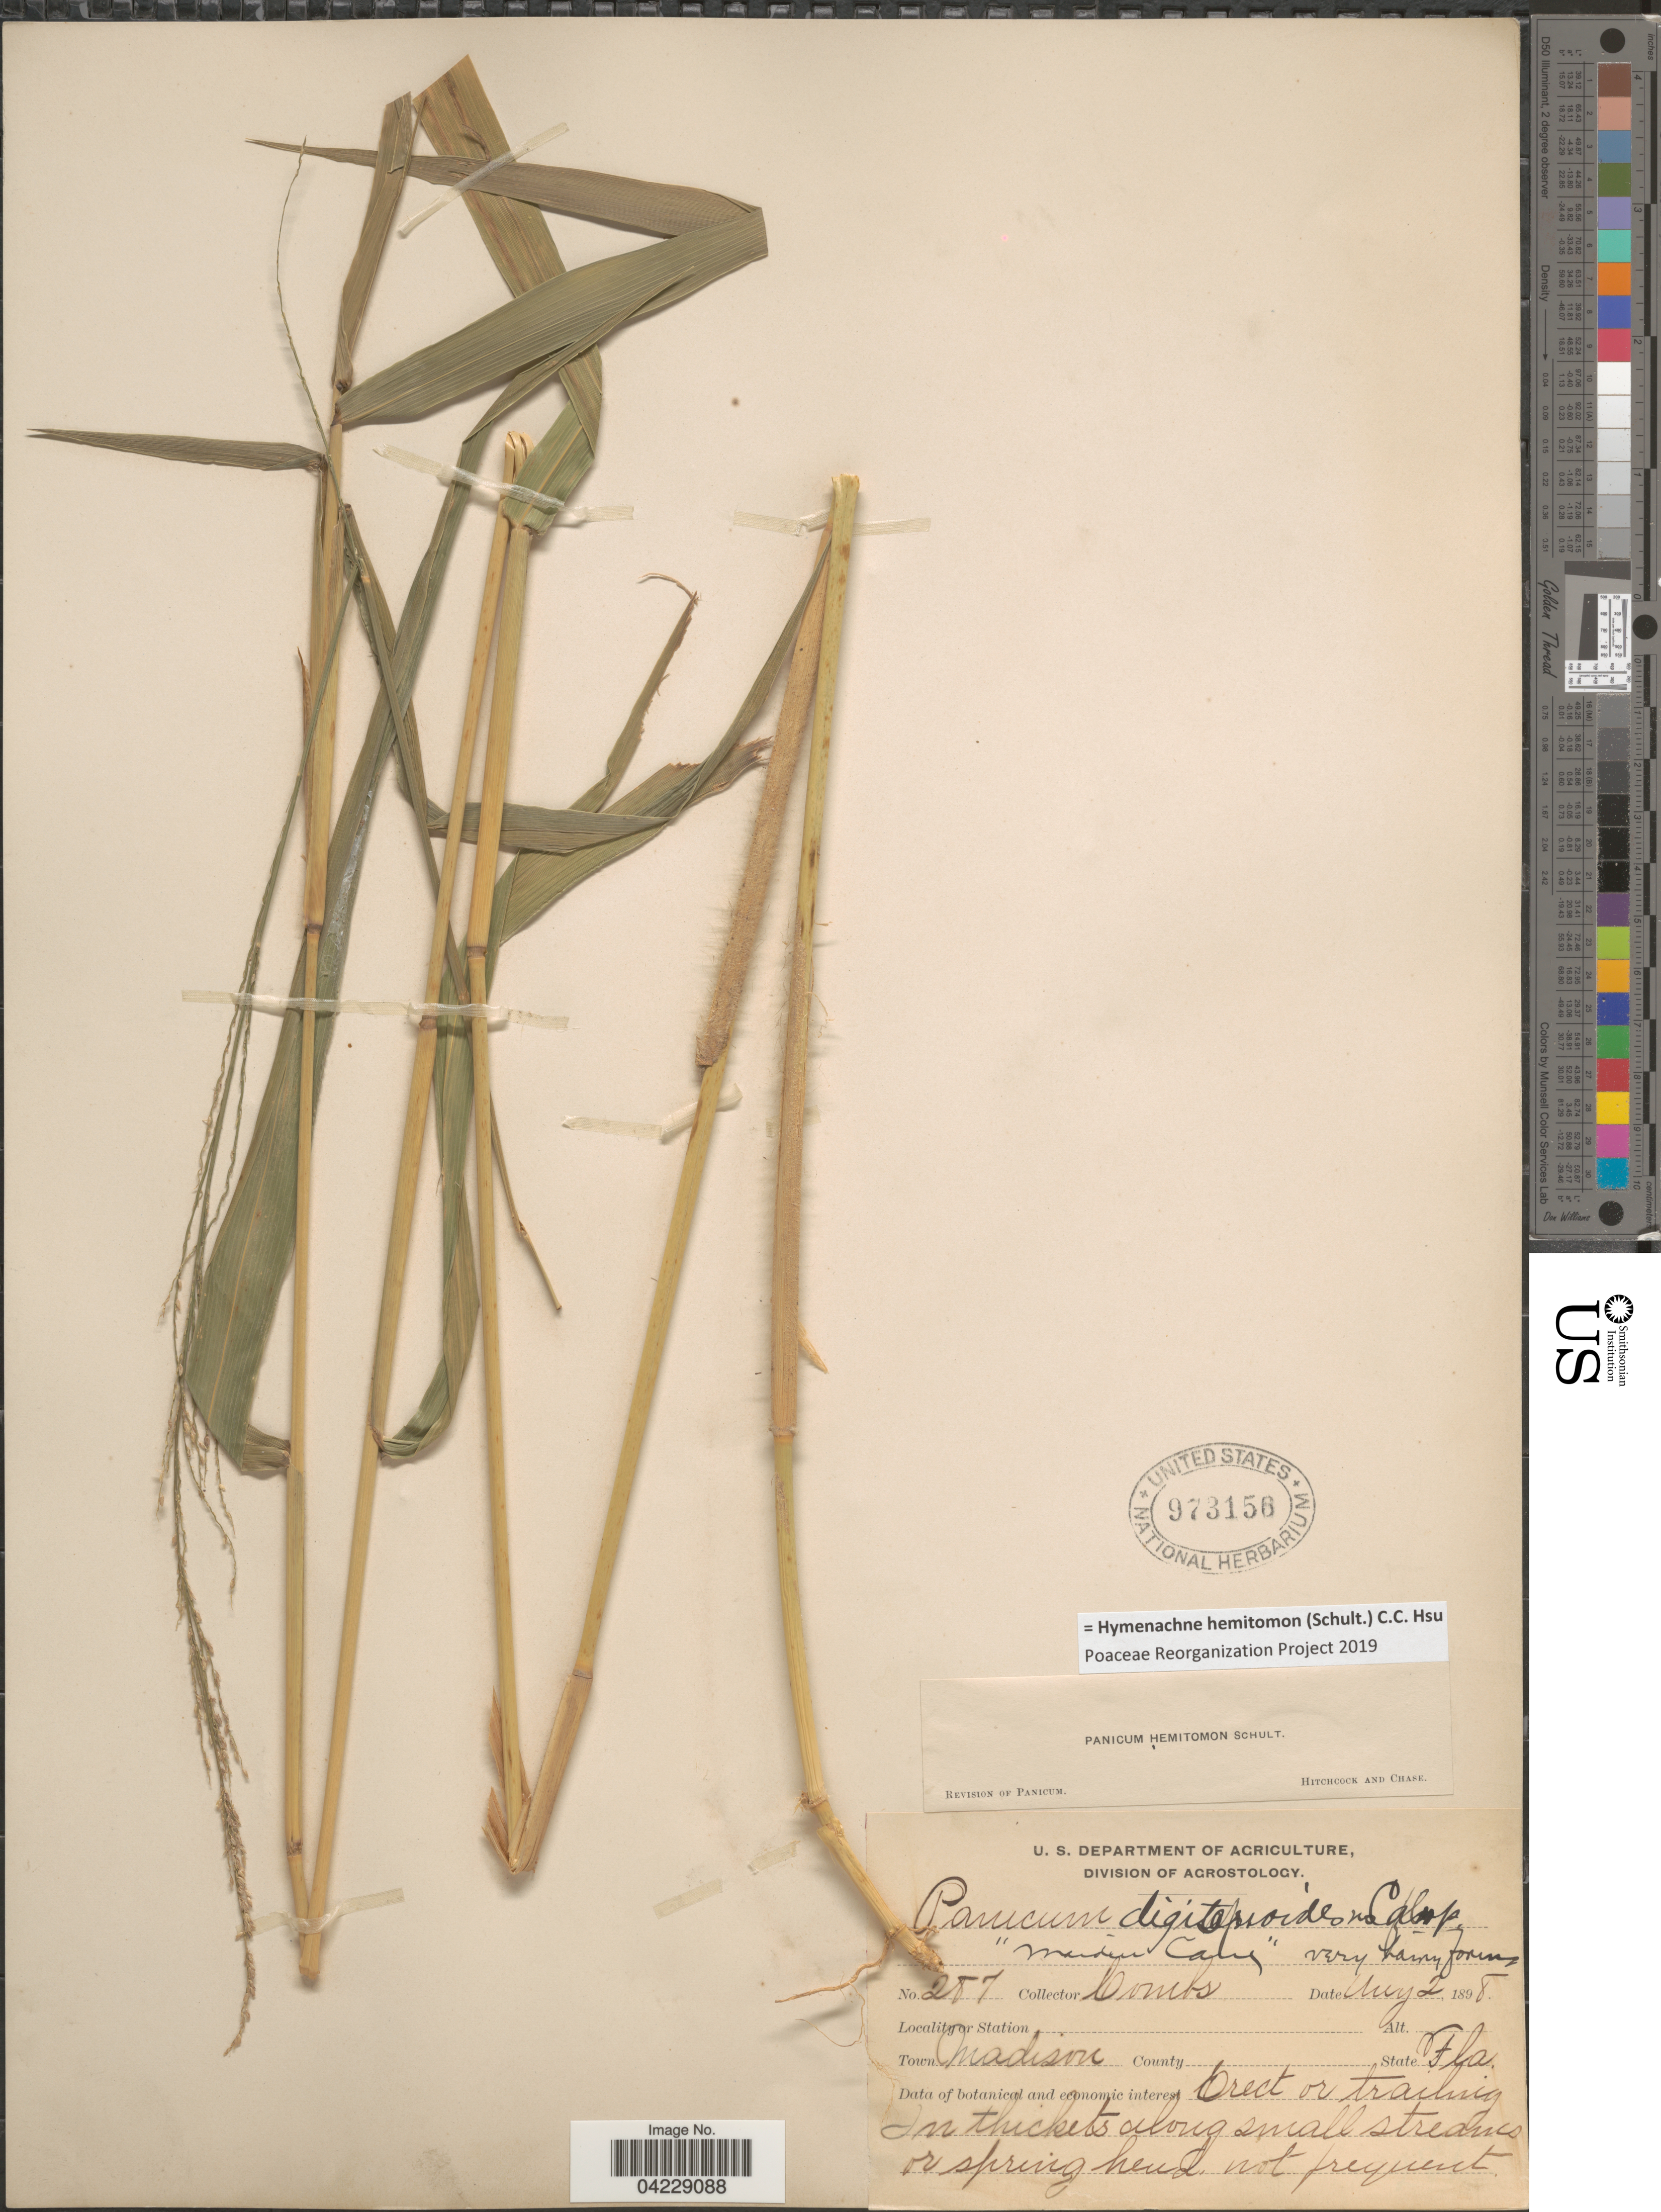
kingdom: Plantae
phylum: Tracheophyta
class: Liliopsida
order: Poales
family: Poaceae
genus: Hymenachne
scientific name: Hymenachne hemitomon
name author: (Schult.) C. C. Hsu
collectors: -. Combs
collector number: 287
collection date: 1898-08-02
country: United States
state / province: Florida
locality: Town Madison.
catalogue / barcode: US 973156